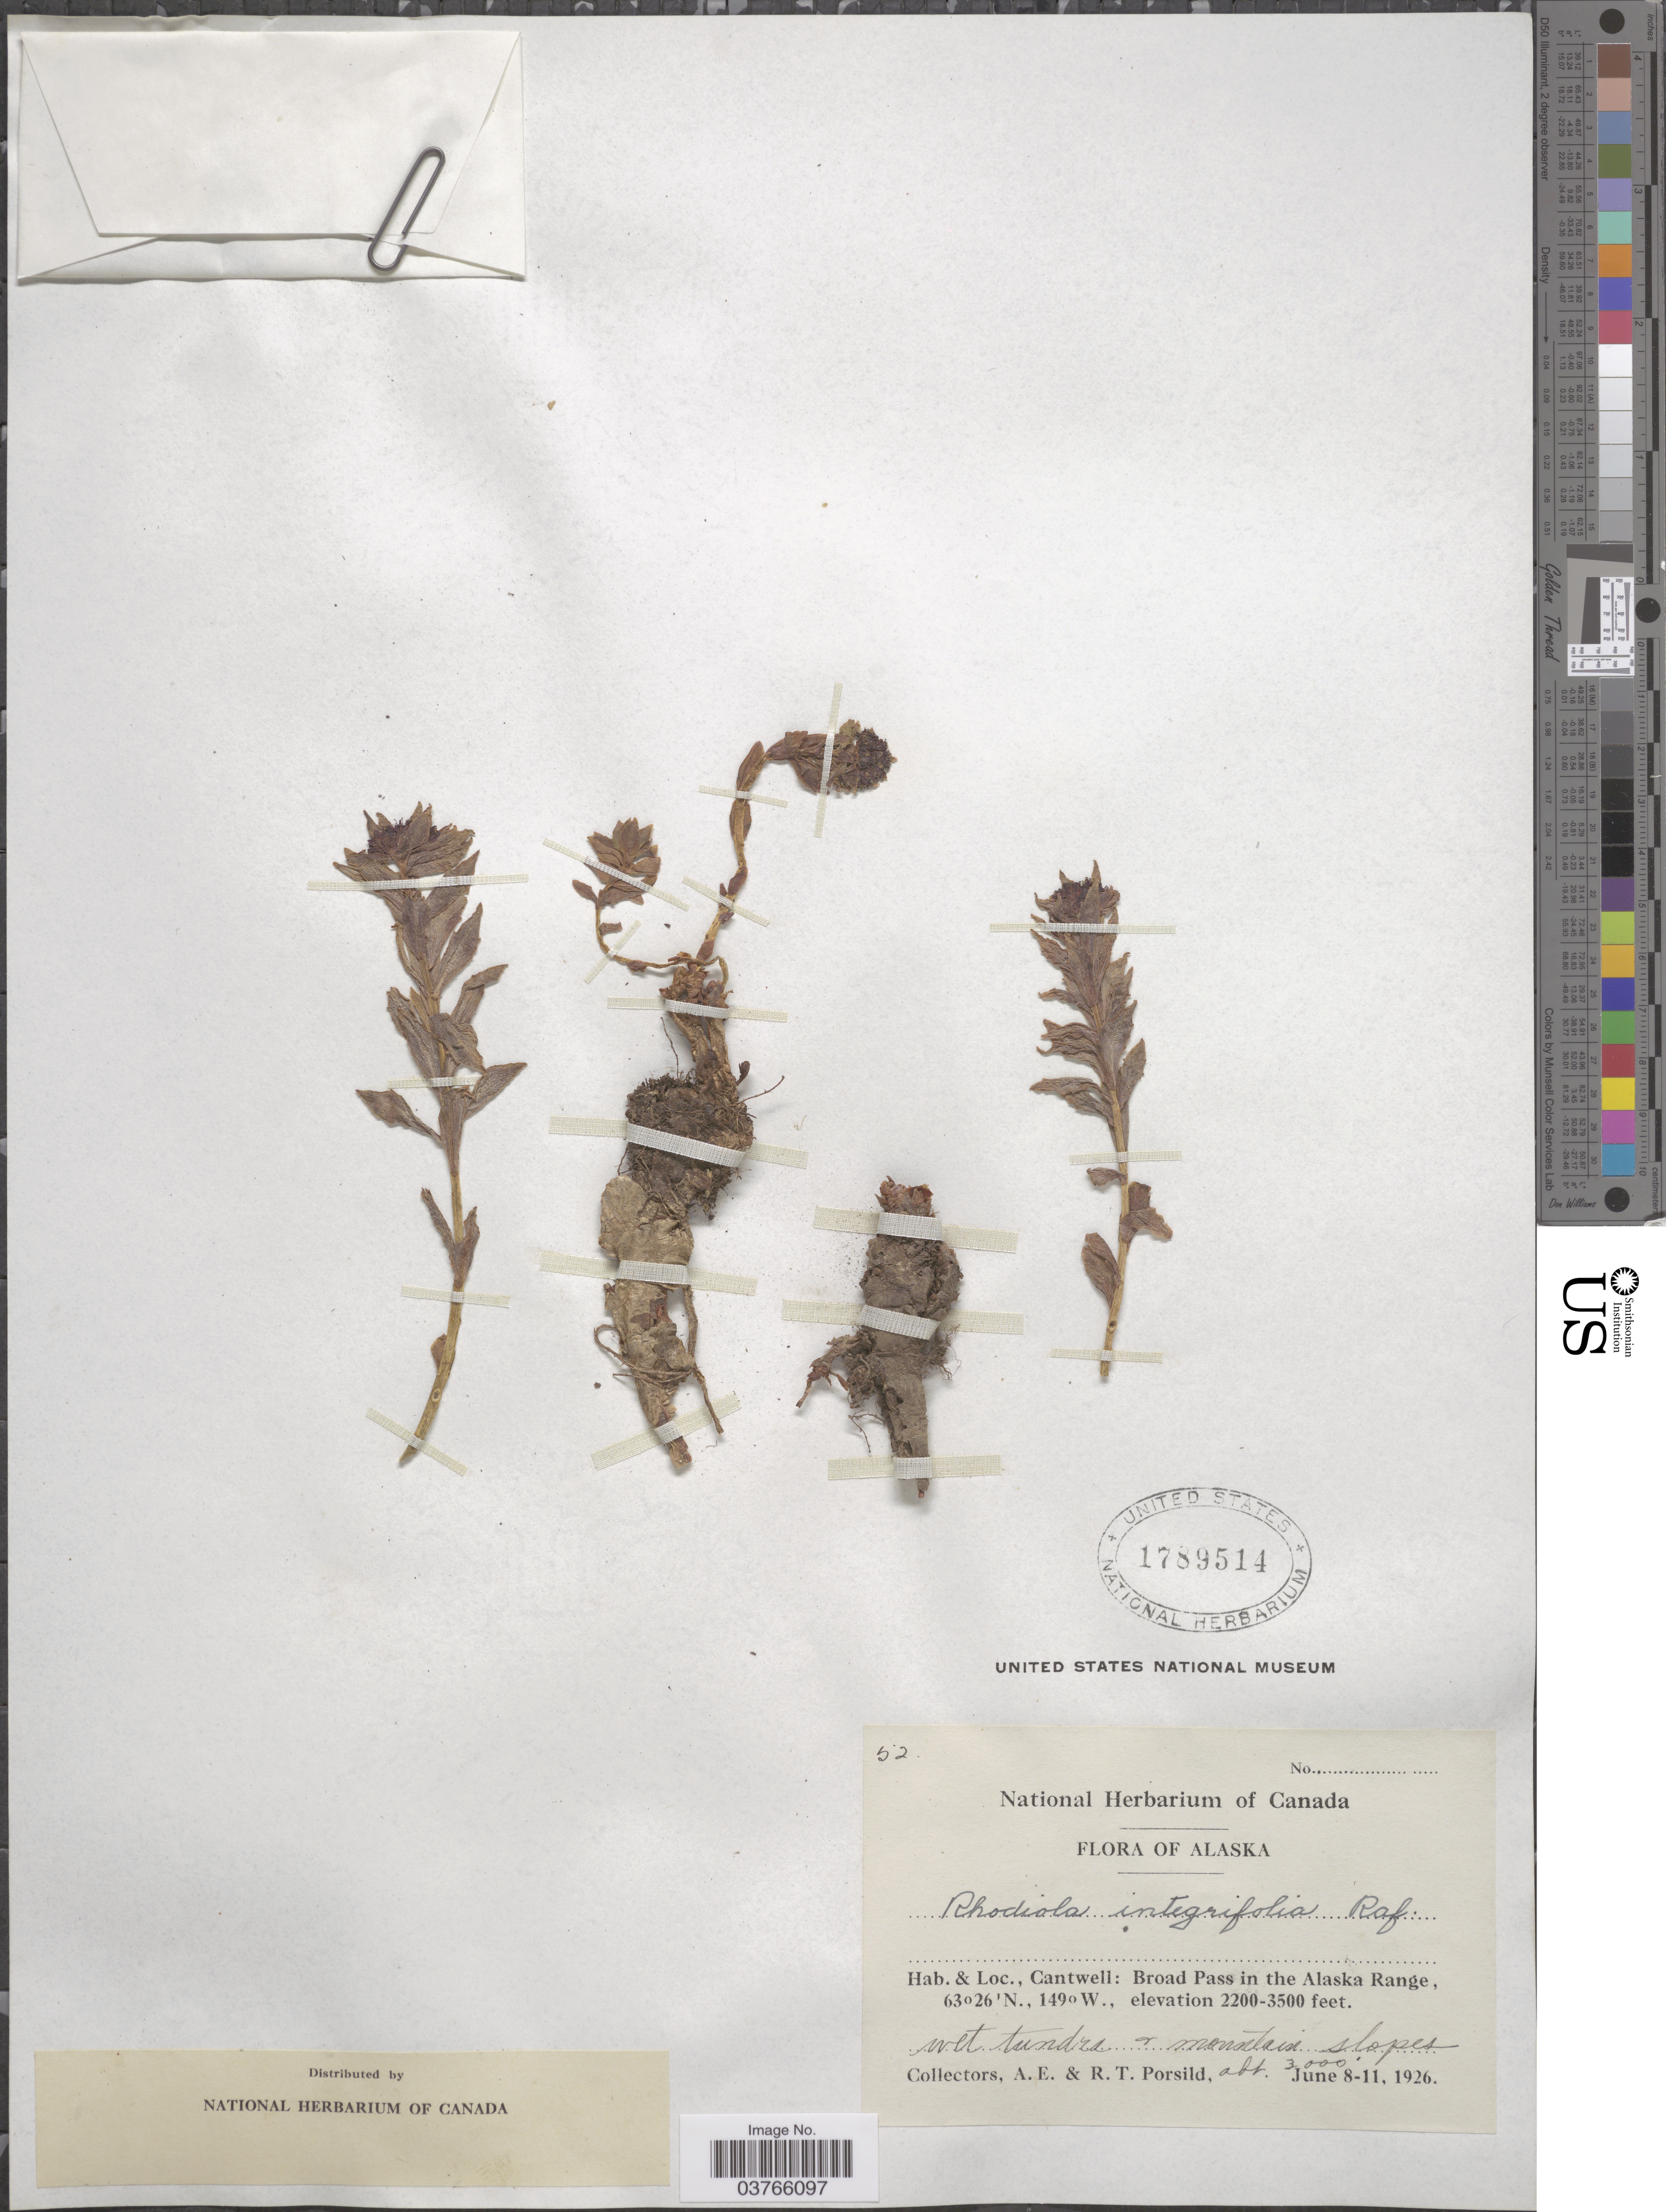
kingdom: Plantae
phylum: Tracheophyta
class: Magnoliopsida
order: Saxifragales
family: Crassulaceae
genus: Rhodiola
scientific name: Rhodiola integrifolia subsp. integrifolia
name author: Raf.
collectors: A. E. Porsild & R. T. Porsild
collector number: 52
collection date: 1926-06-08/1926-06-11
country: United States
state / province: Alaska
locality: Cantwell: Broad Pass in the Alaska Range.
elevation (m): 914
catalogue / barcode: US 1789514